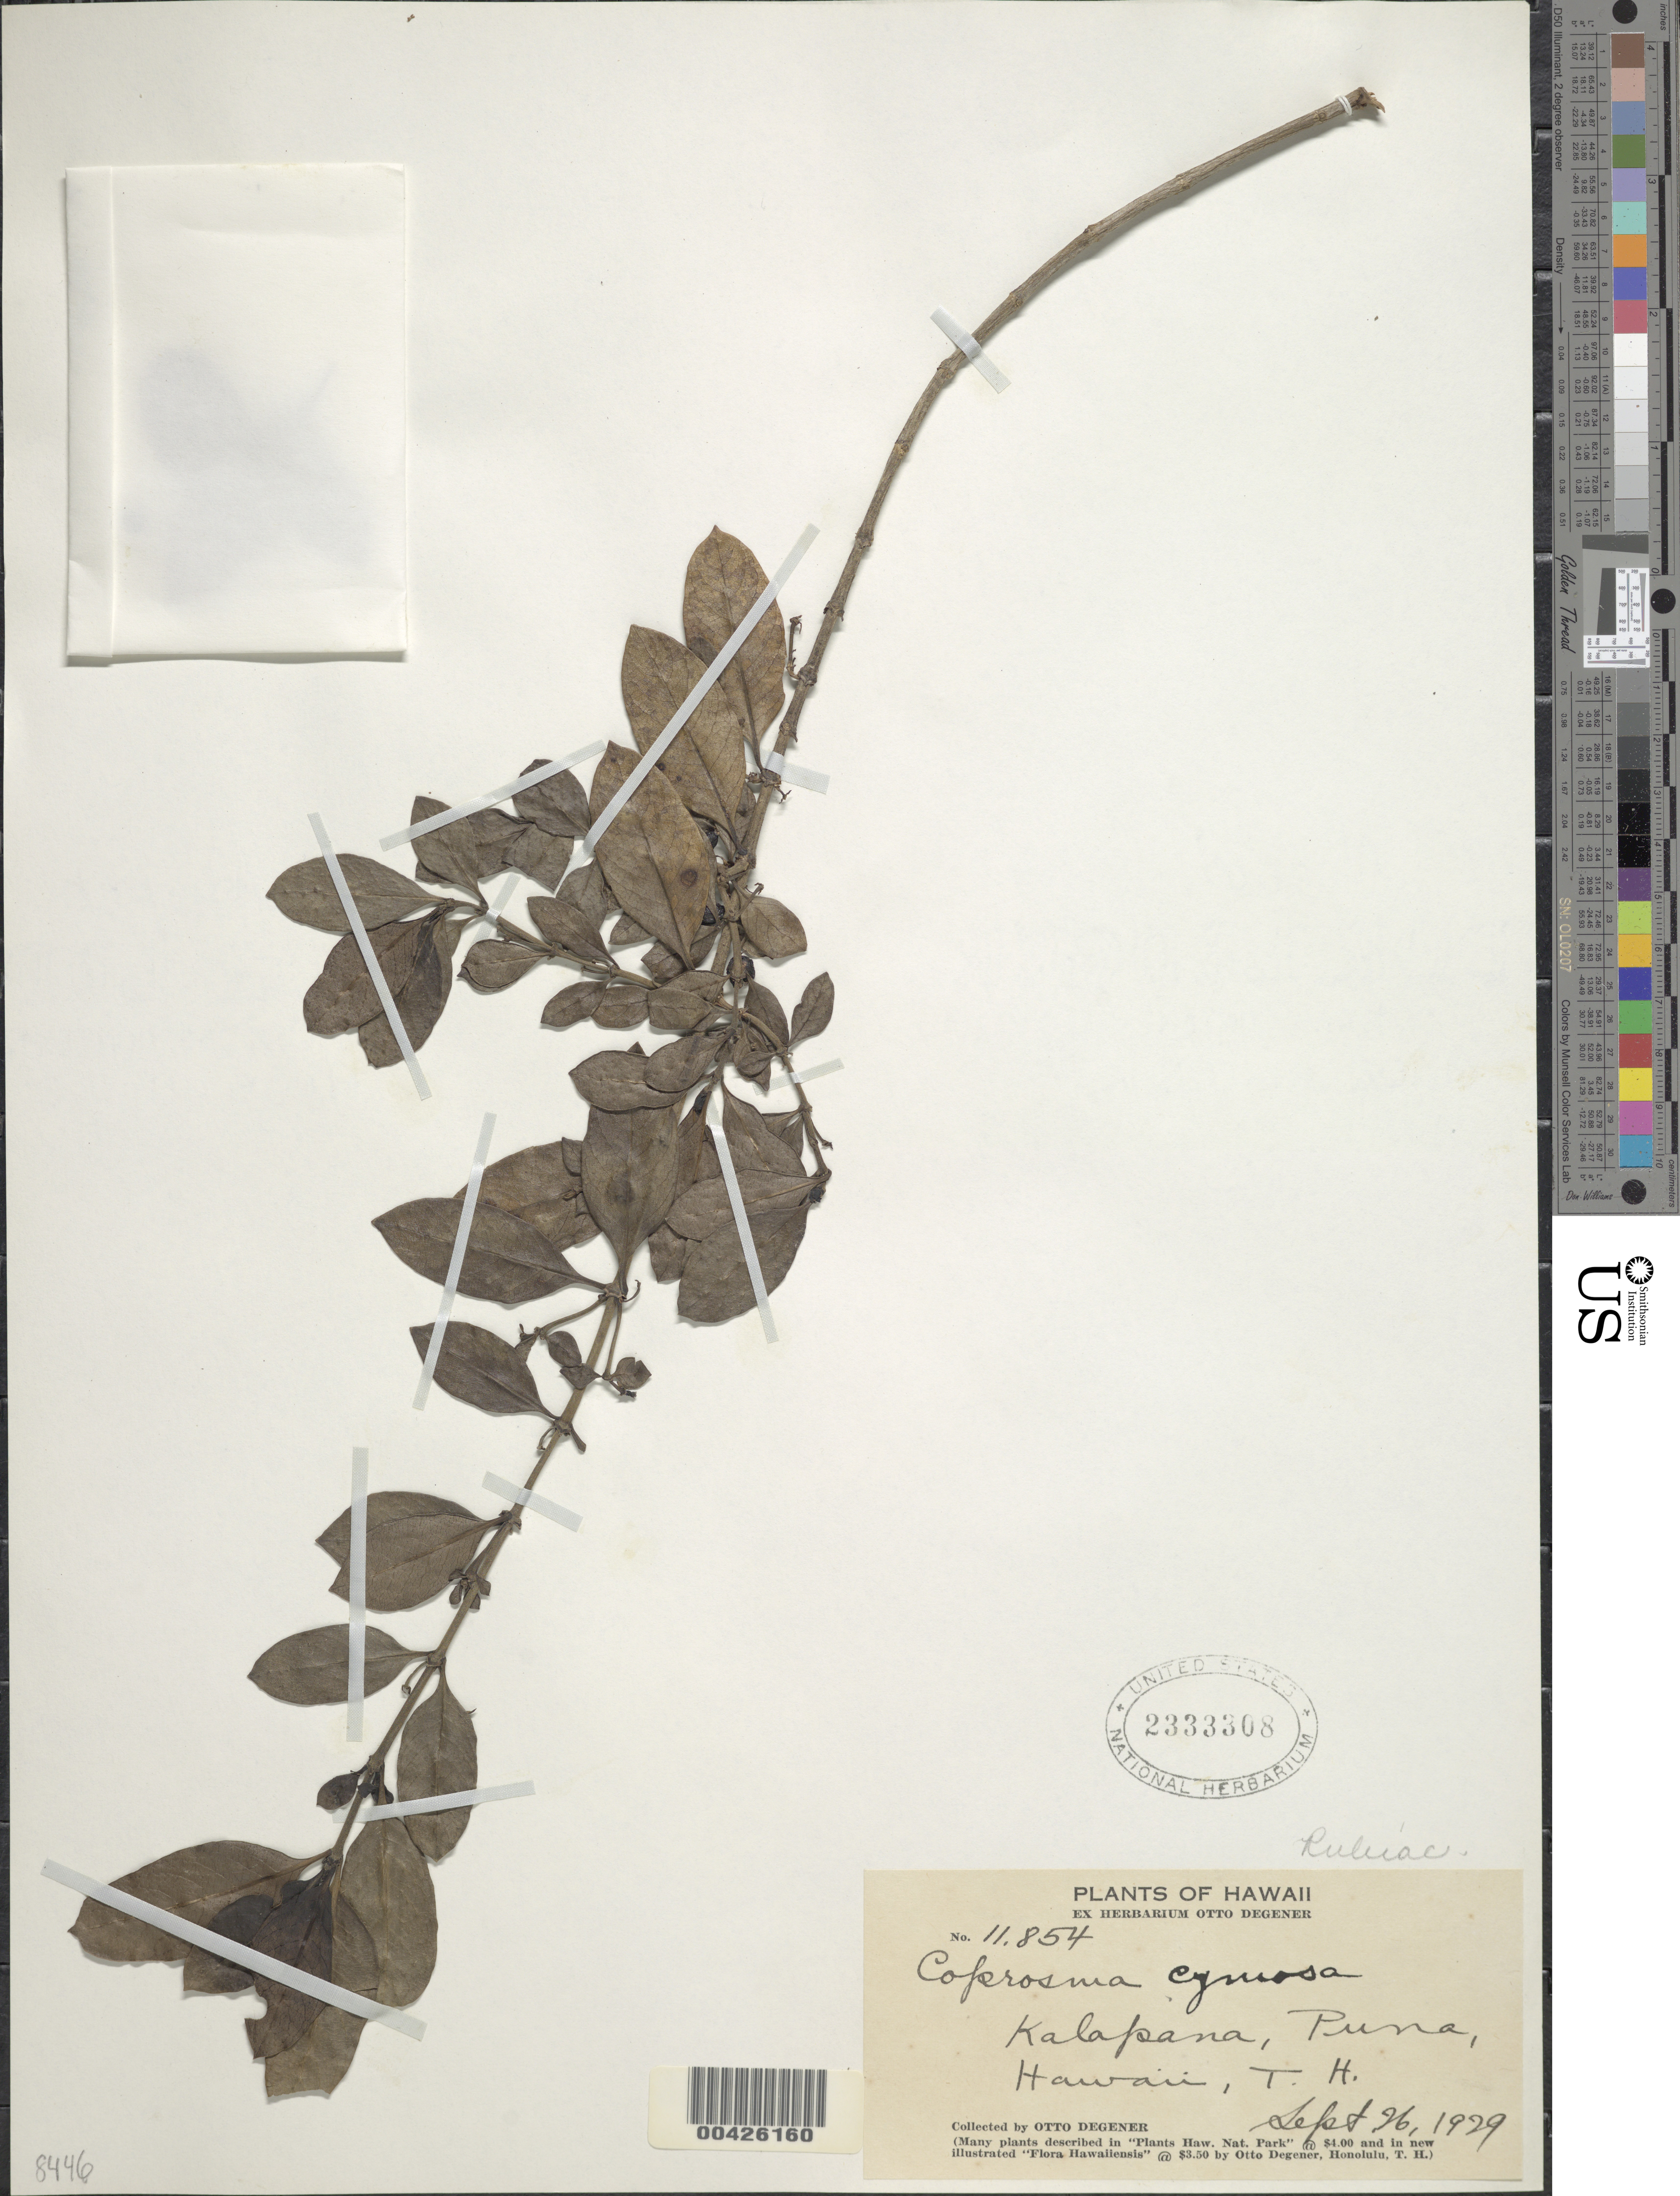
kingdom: Plantae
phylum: Tracheophyta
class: Magnoliopsida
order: Gentianales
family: Rubiaceae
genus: Coprosma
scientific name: Coprosma cymosa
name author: Hillebr.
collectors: O. Degener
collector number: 11854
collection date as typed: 26 Sep 1929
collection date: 1929-09-26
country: United States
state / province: Hawaii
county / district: Hawaii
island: Hawaii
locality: Kalapana, Puna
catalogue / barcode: US 2333308